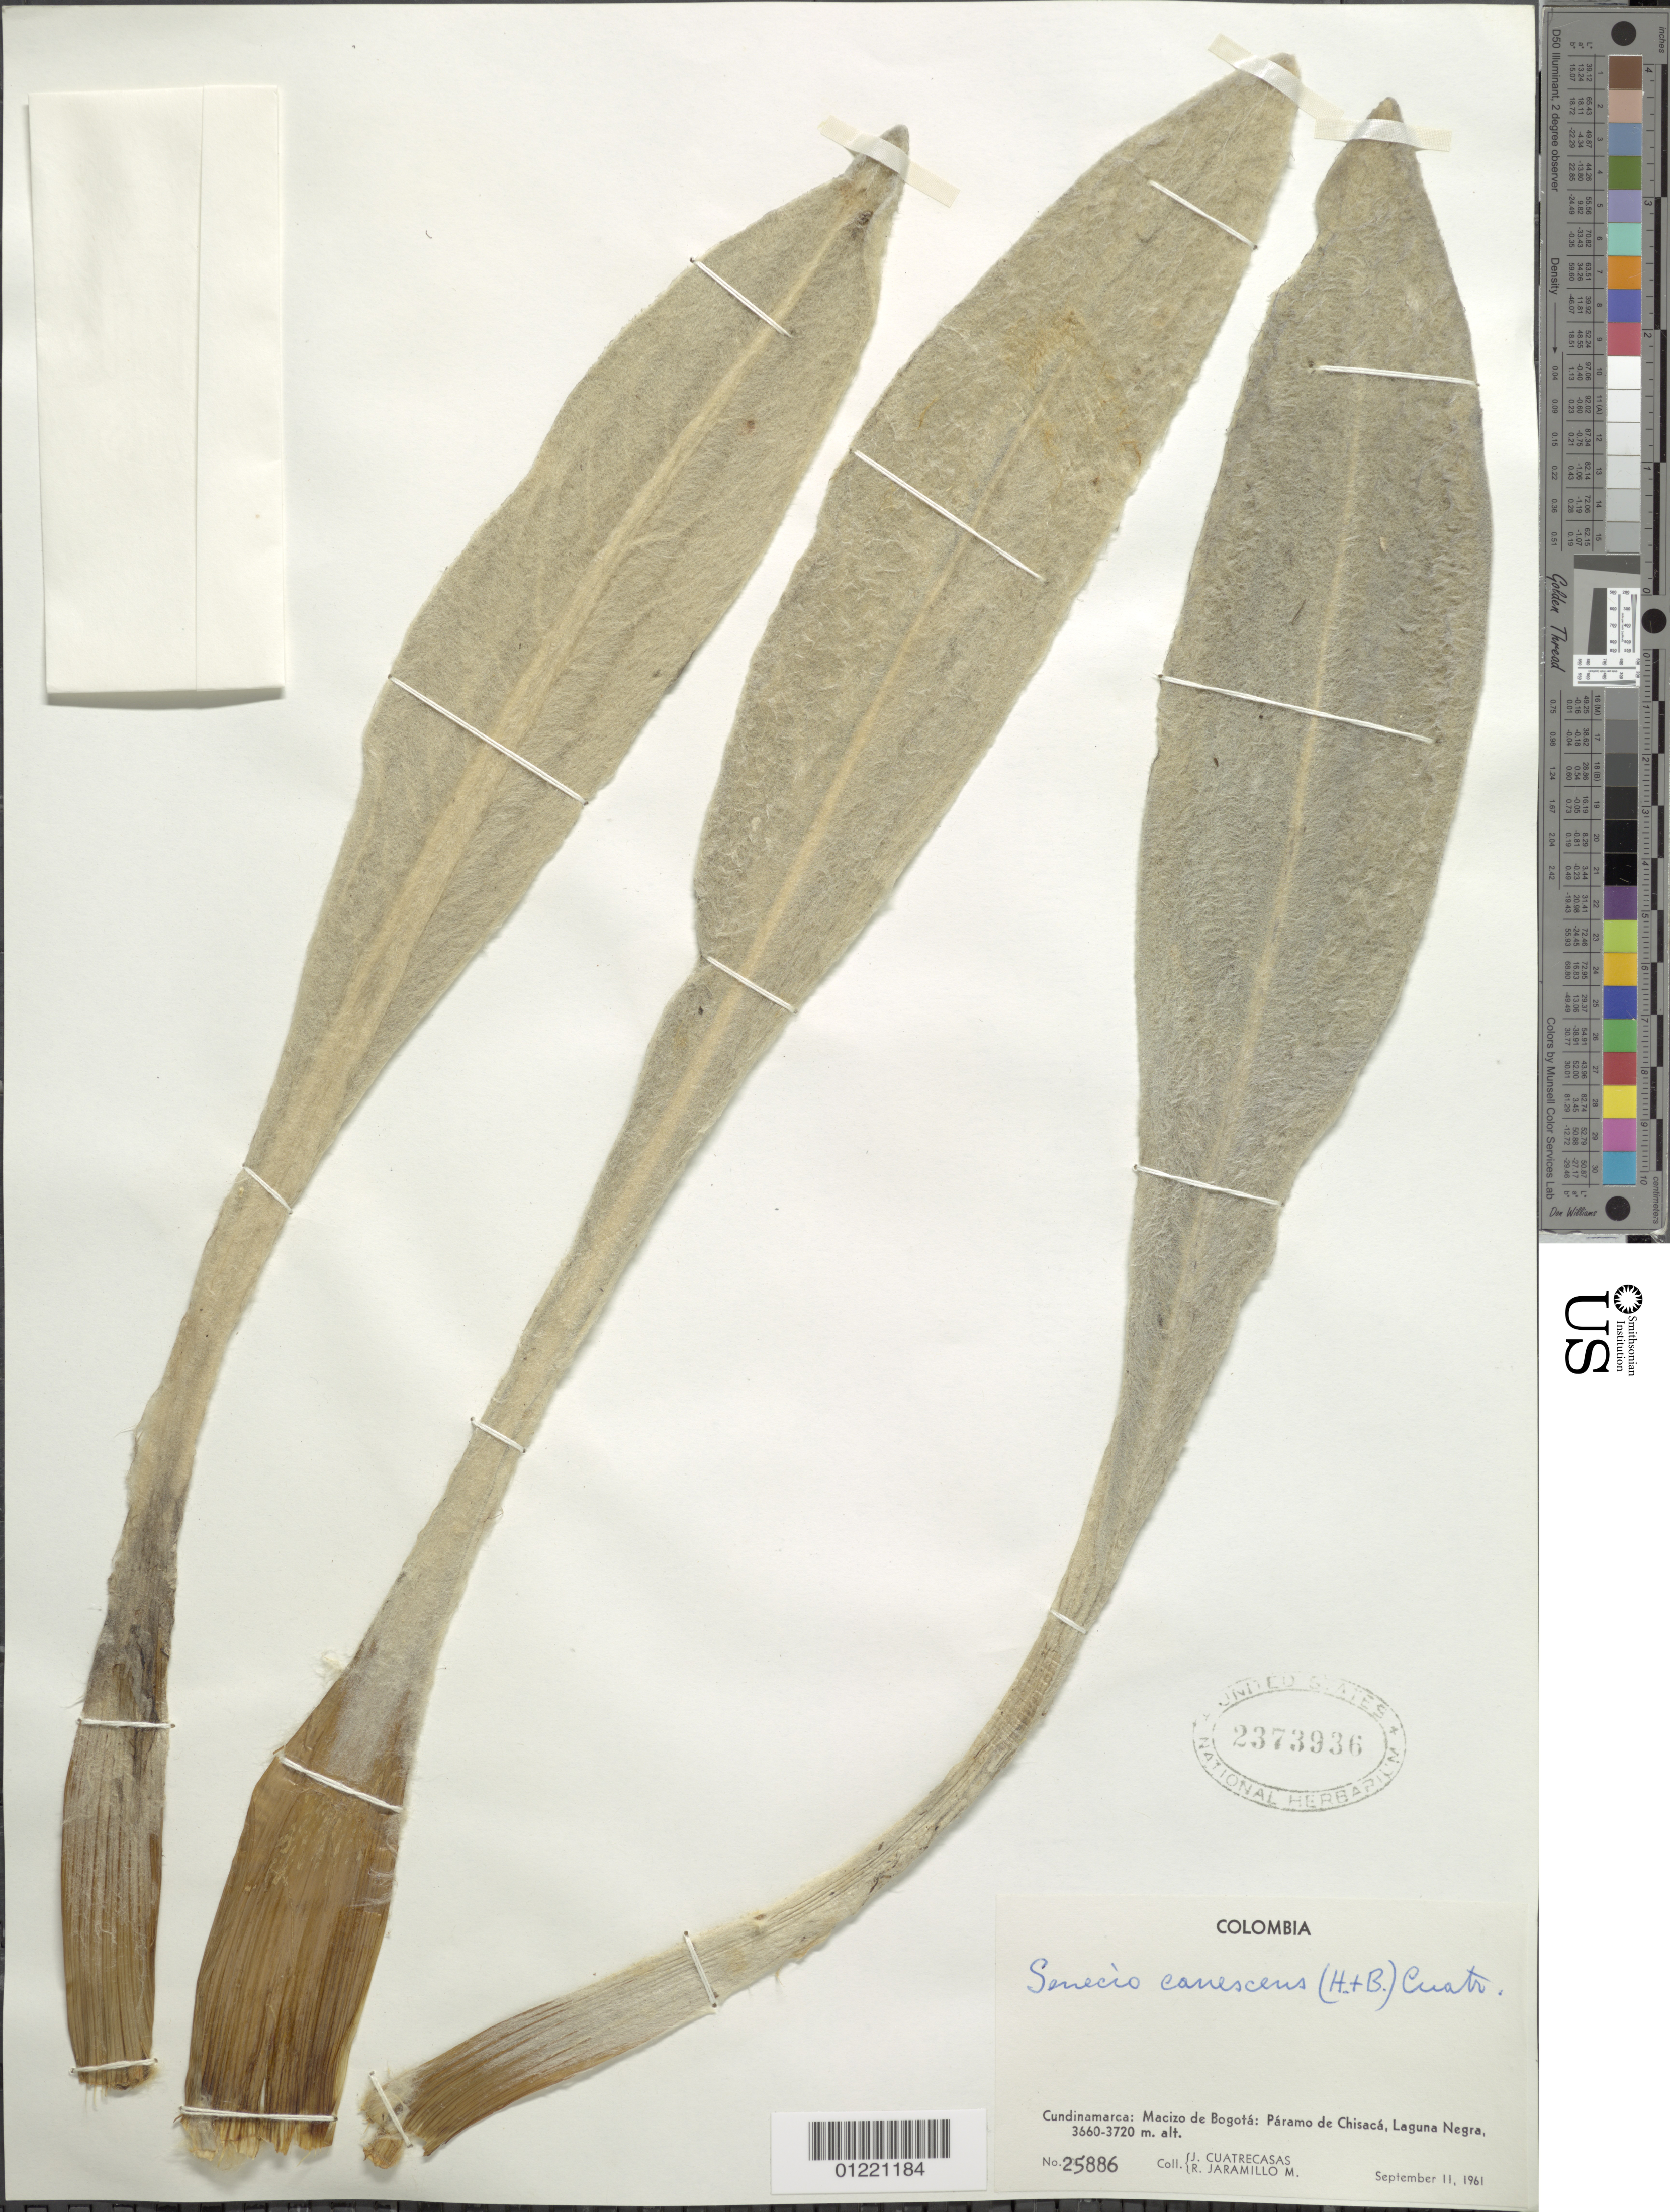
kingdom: Plantae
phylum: Tracheophyta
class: Magnoliopsida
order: Asterales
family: Asteraceae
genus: Senecio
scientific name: Senecio canescens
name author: (Bonpl.) Cuatrec.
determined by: Salomon, Luciana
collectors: J. Cuatrecasas & R. Jaramillo M.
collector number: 25886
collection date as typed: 11 Sep 1961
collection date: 1961-09-11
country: Colombia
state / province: Cundinamarca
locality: Macizo de Bogotá: Páramo de Chisaca, Laguna Negra.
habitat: paramo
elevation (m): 3660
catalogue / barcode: US 2373936